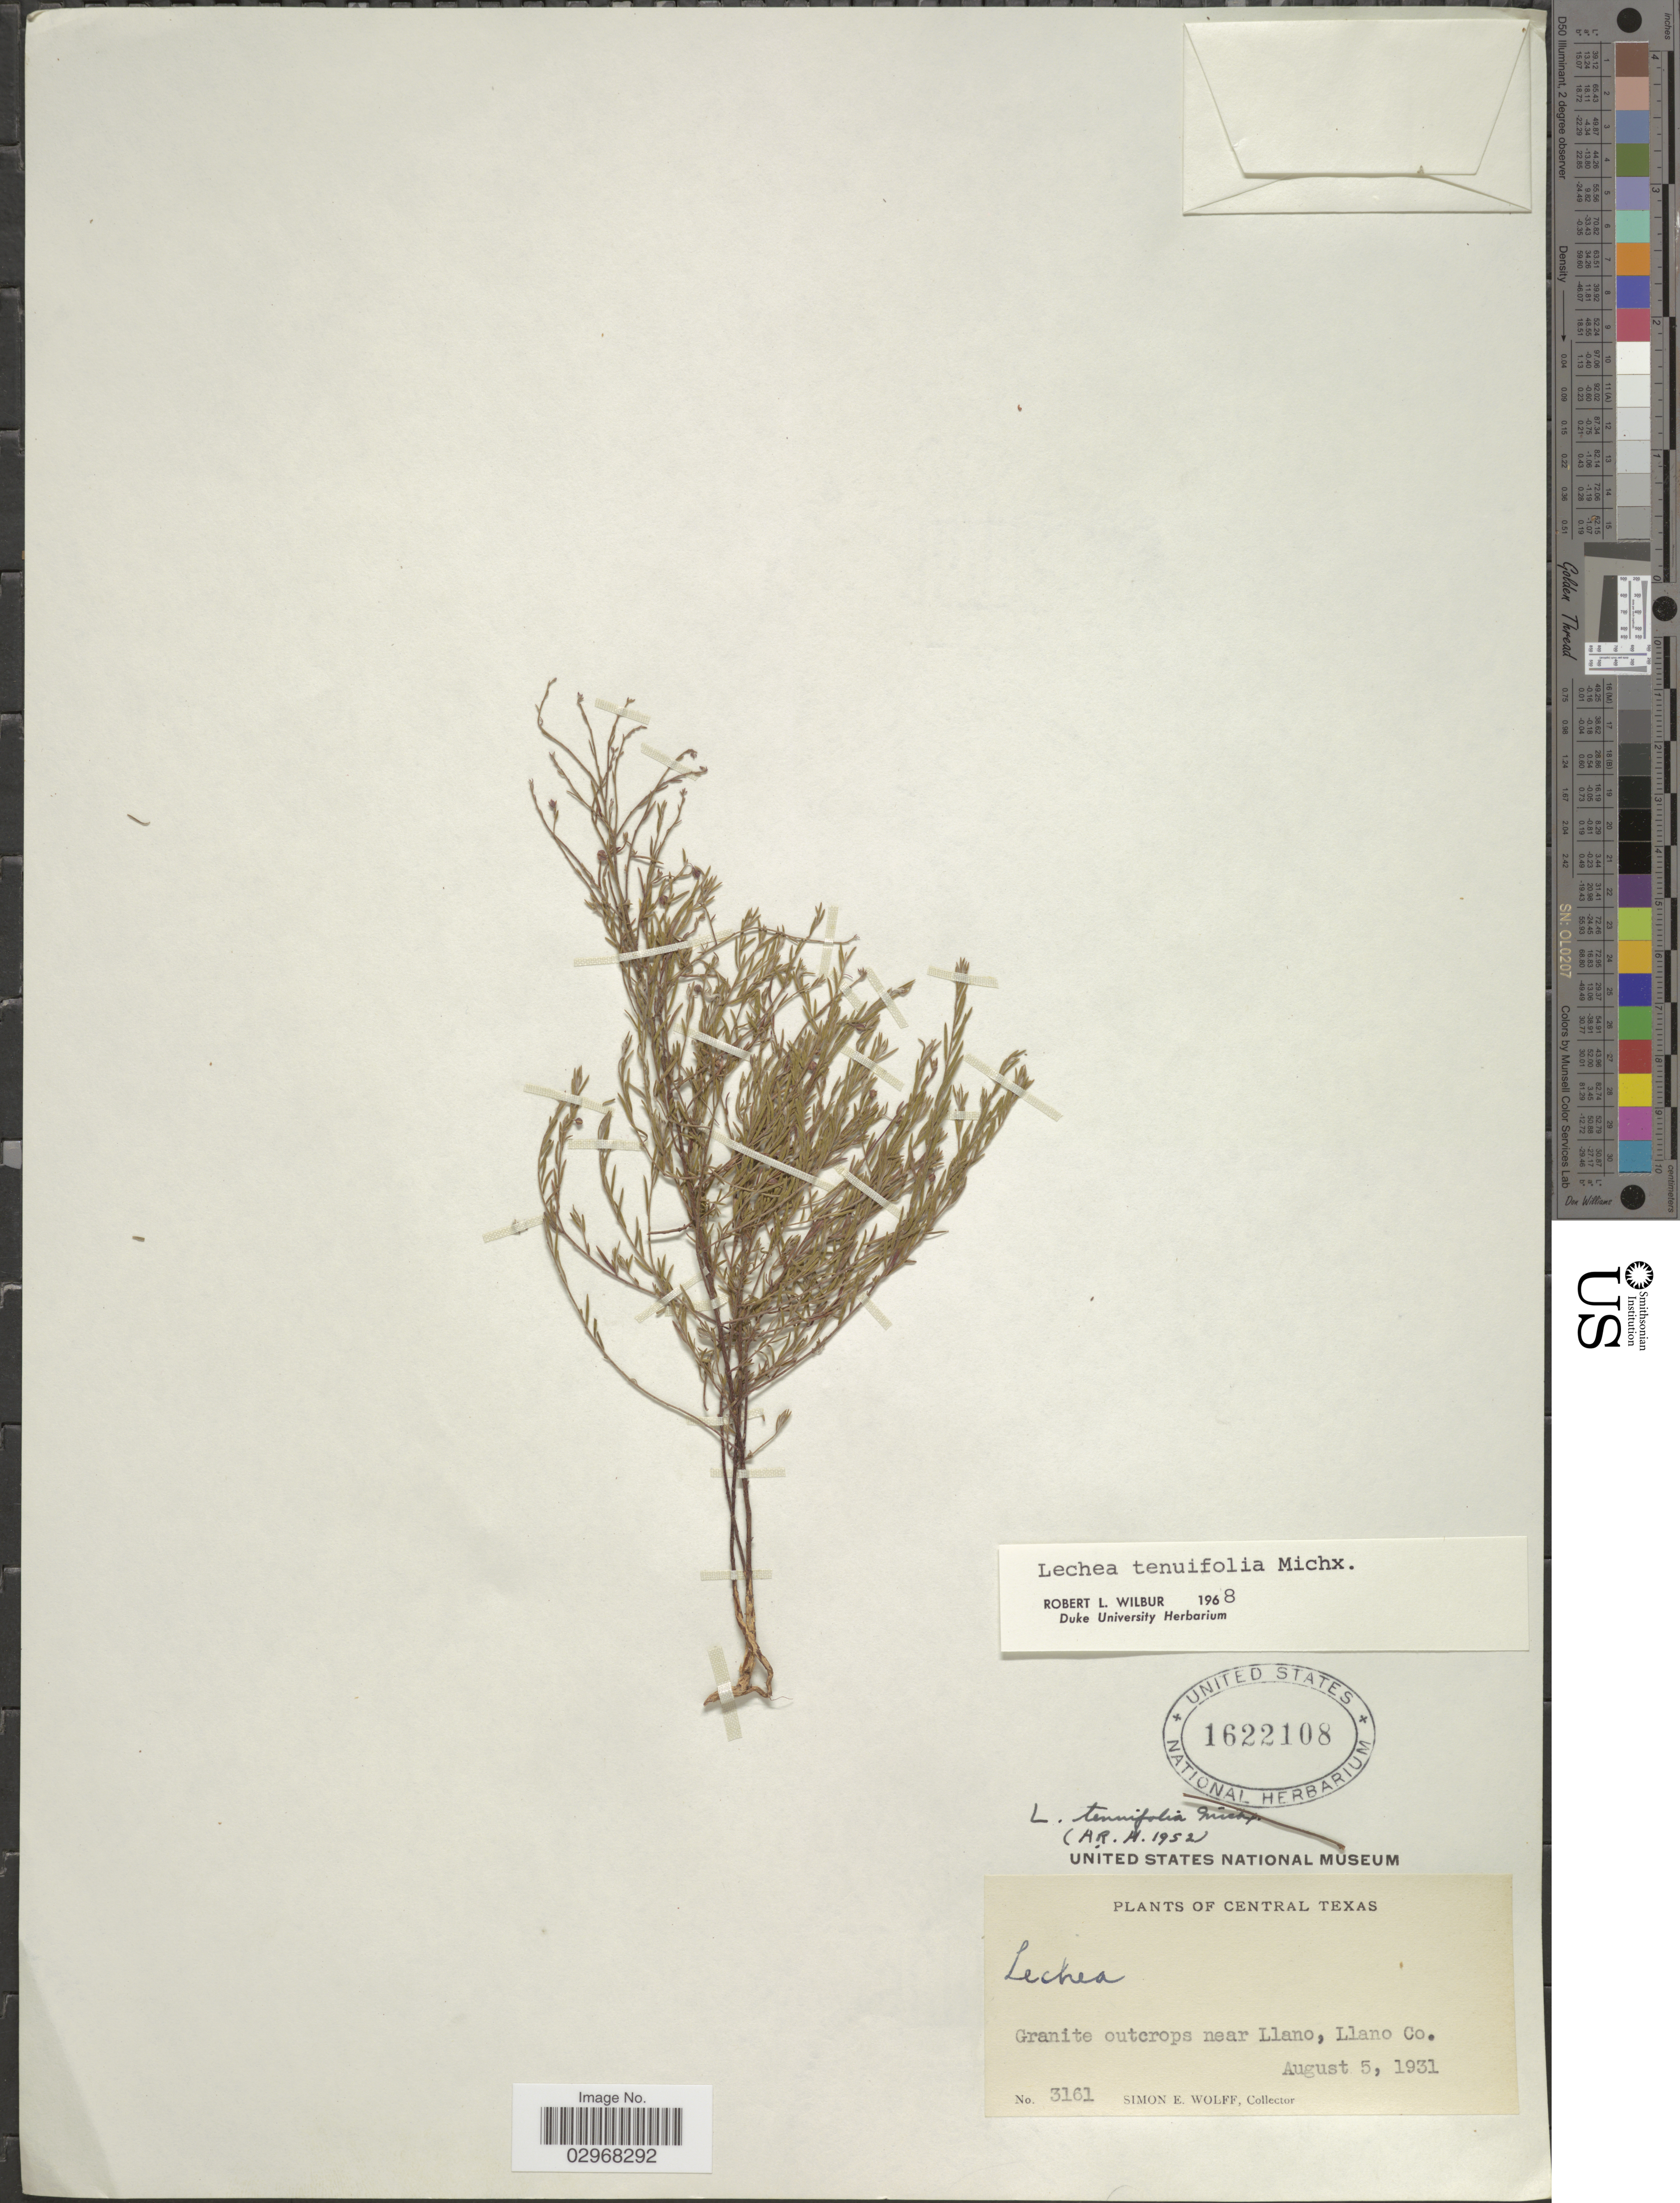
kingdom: Plantae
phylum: Tracheophyta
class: Magnoliopsida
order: Malvales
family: Cistaceae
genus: Lechea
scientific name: Lechea tenuifolia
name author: Michx.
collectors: S. E. Wolff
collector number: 3161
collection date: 1931-08-05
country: United States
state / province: Texas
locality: Central Texas. Granite outcrops near Llano, Llano Co.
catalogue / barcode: US 1622108